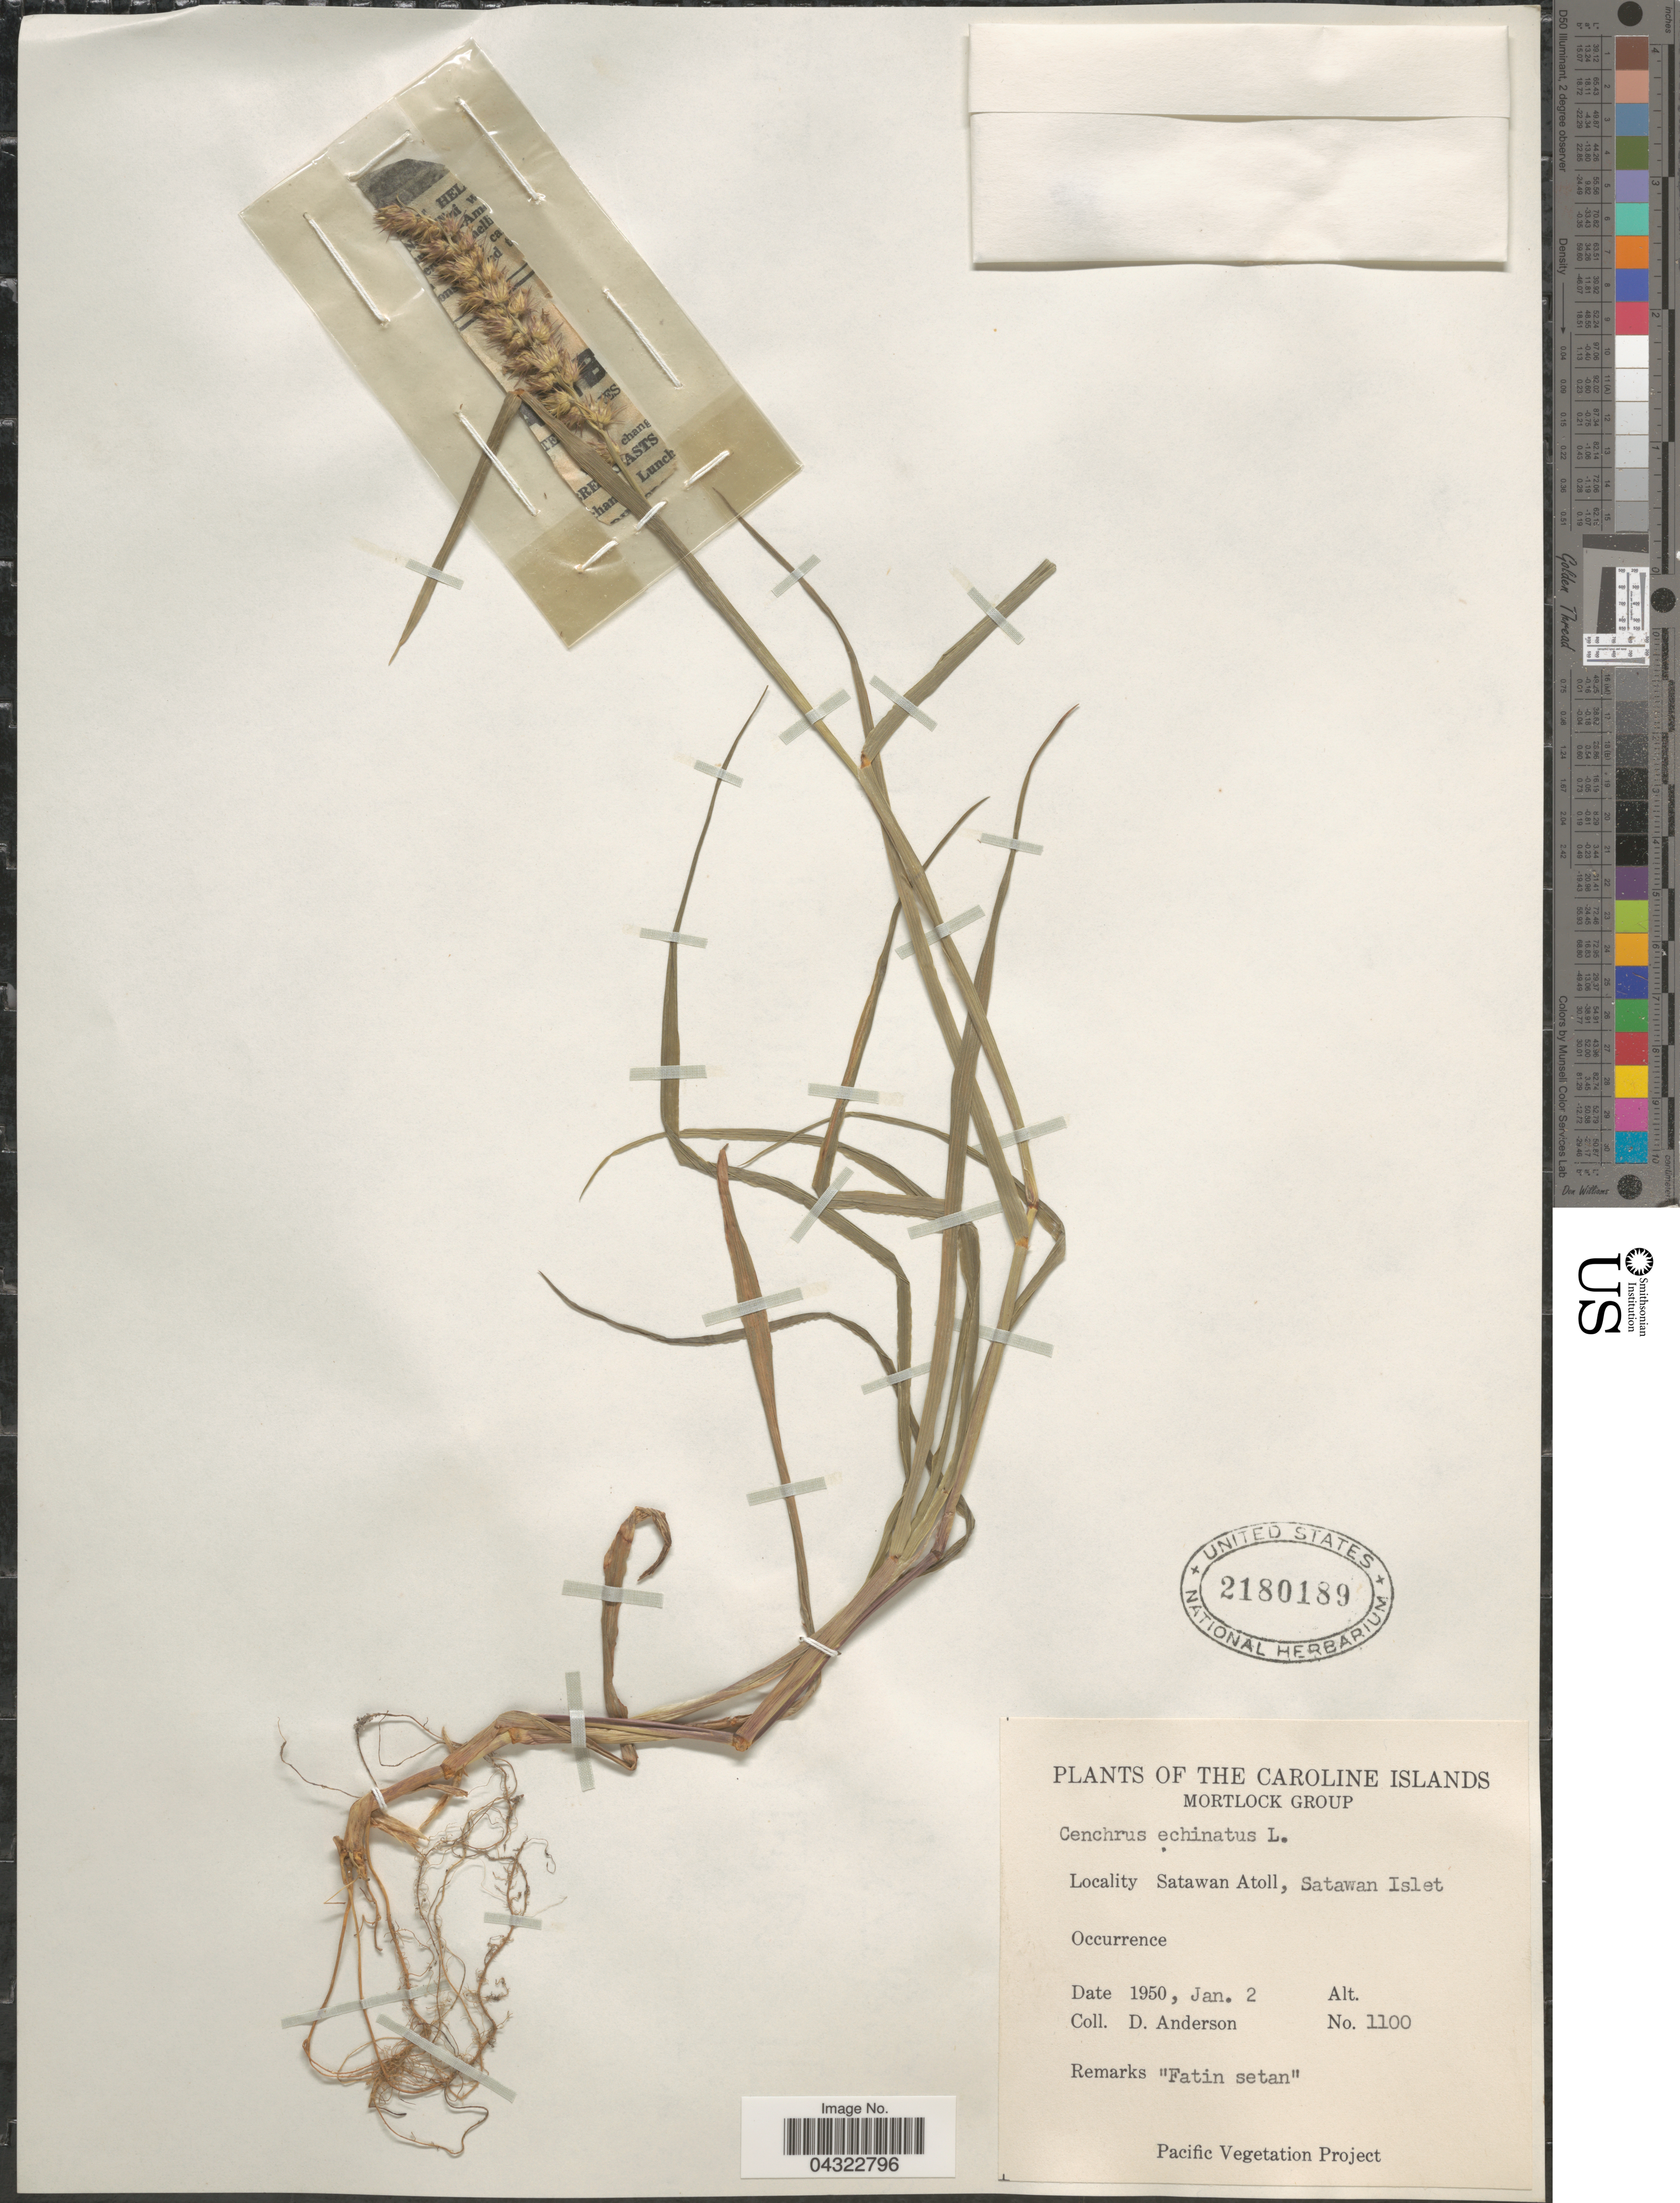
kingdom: Plantae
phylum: Tracheophyta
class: Liliopsida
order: Poales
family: Poaceae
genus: Cenchrus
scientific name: Cenchrus echinatus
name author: L.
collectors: D. Anderson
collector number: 1100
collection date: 1950-01-02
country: Micronesia, Federated States of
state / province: Truk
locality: The Caroline Islands. Mortlock Group. Satawan Atoll, Satawan Islet.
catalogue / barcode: US 2180189